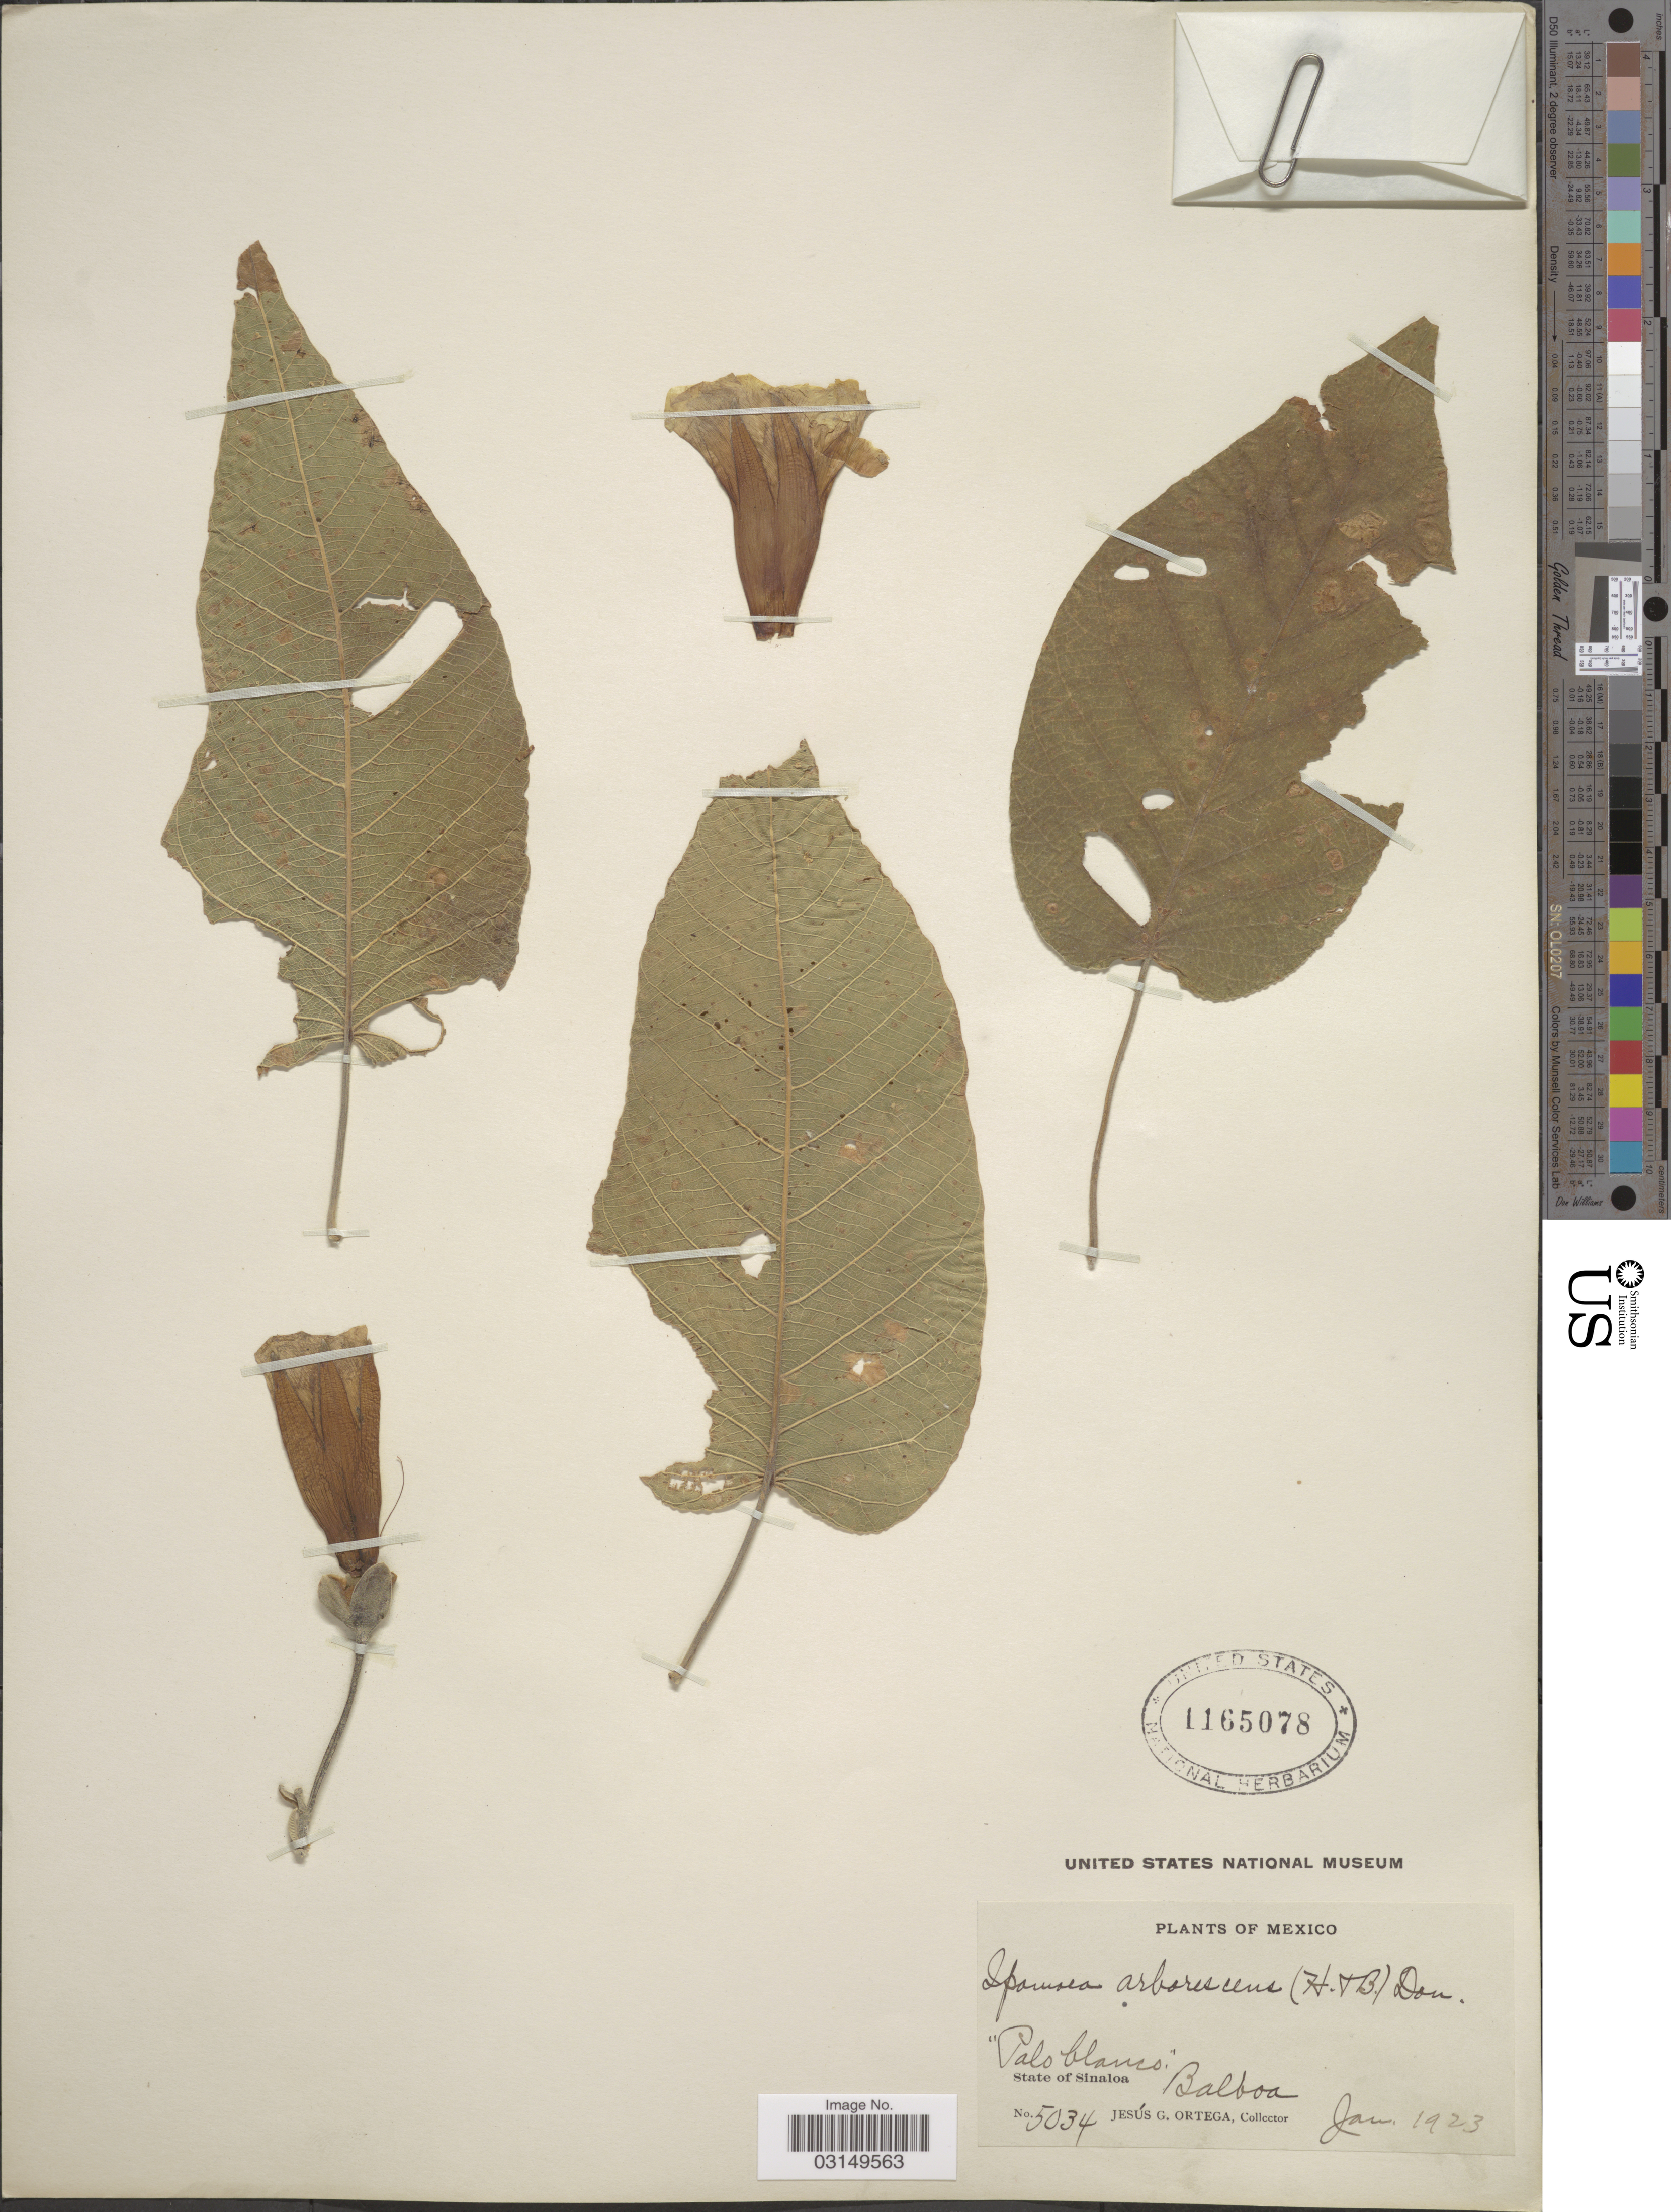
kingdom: Plantae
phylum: Tracheophyta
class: Magnoliopsida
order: Solanales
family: Convolvulaceae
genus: Ipomoea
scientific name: Ipomoea arborescens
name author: (Humb. & Bonpl. ex Willd.) G. Don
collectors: J. Ortega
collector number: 5034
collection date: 1923-01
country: Mexico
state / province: Sinaloa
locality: Balboa.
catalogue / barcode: US 1165078